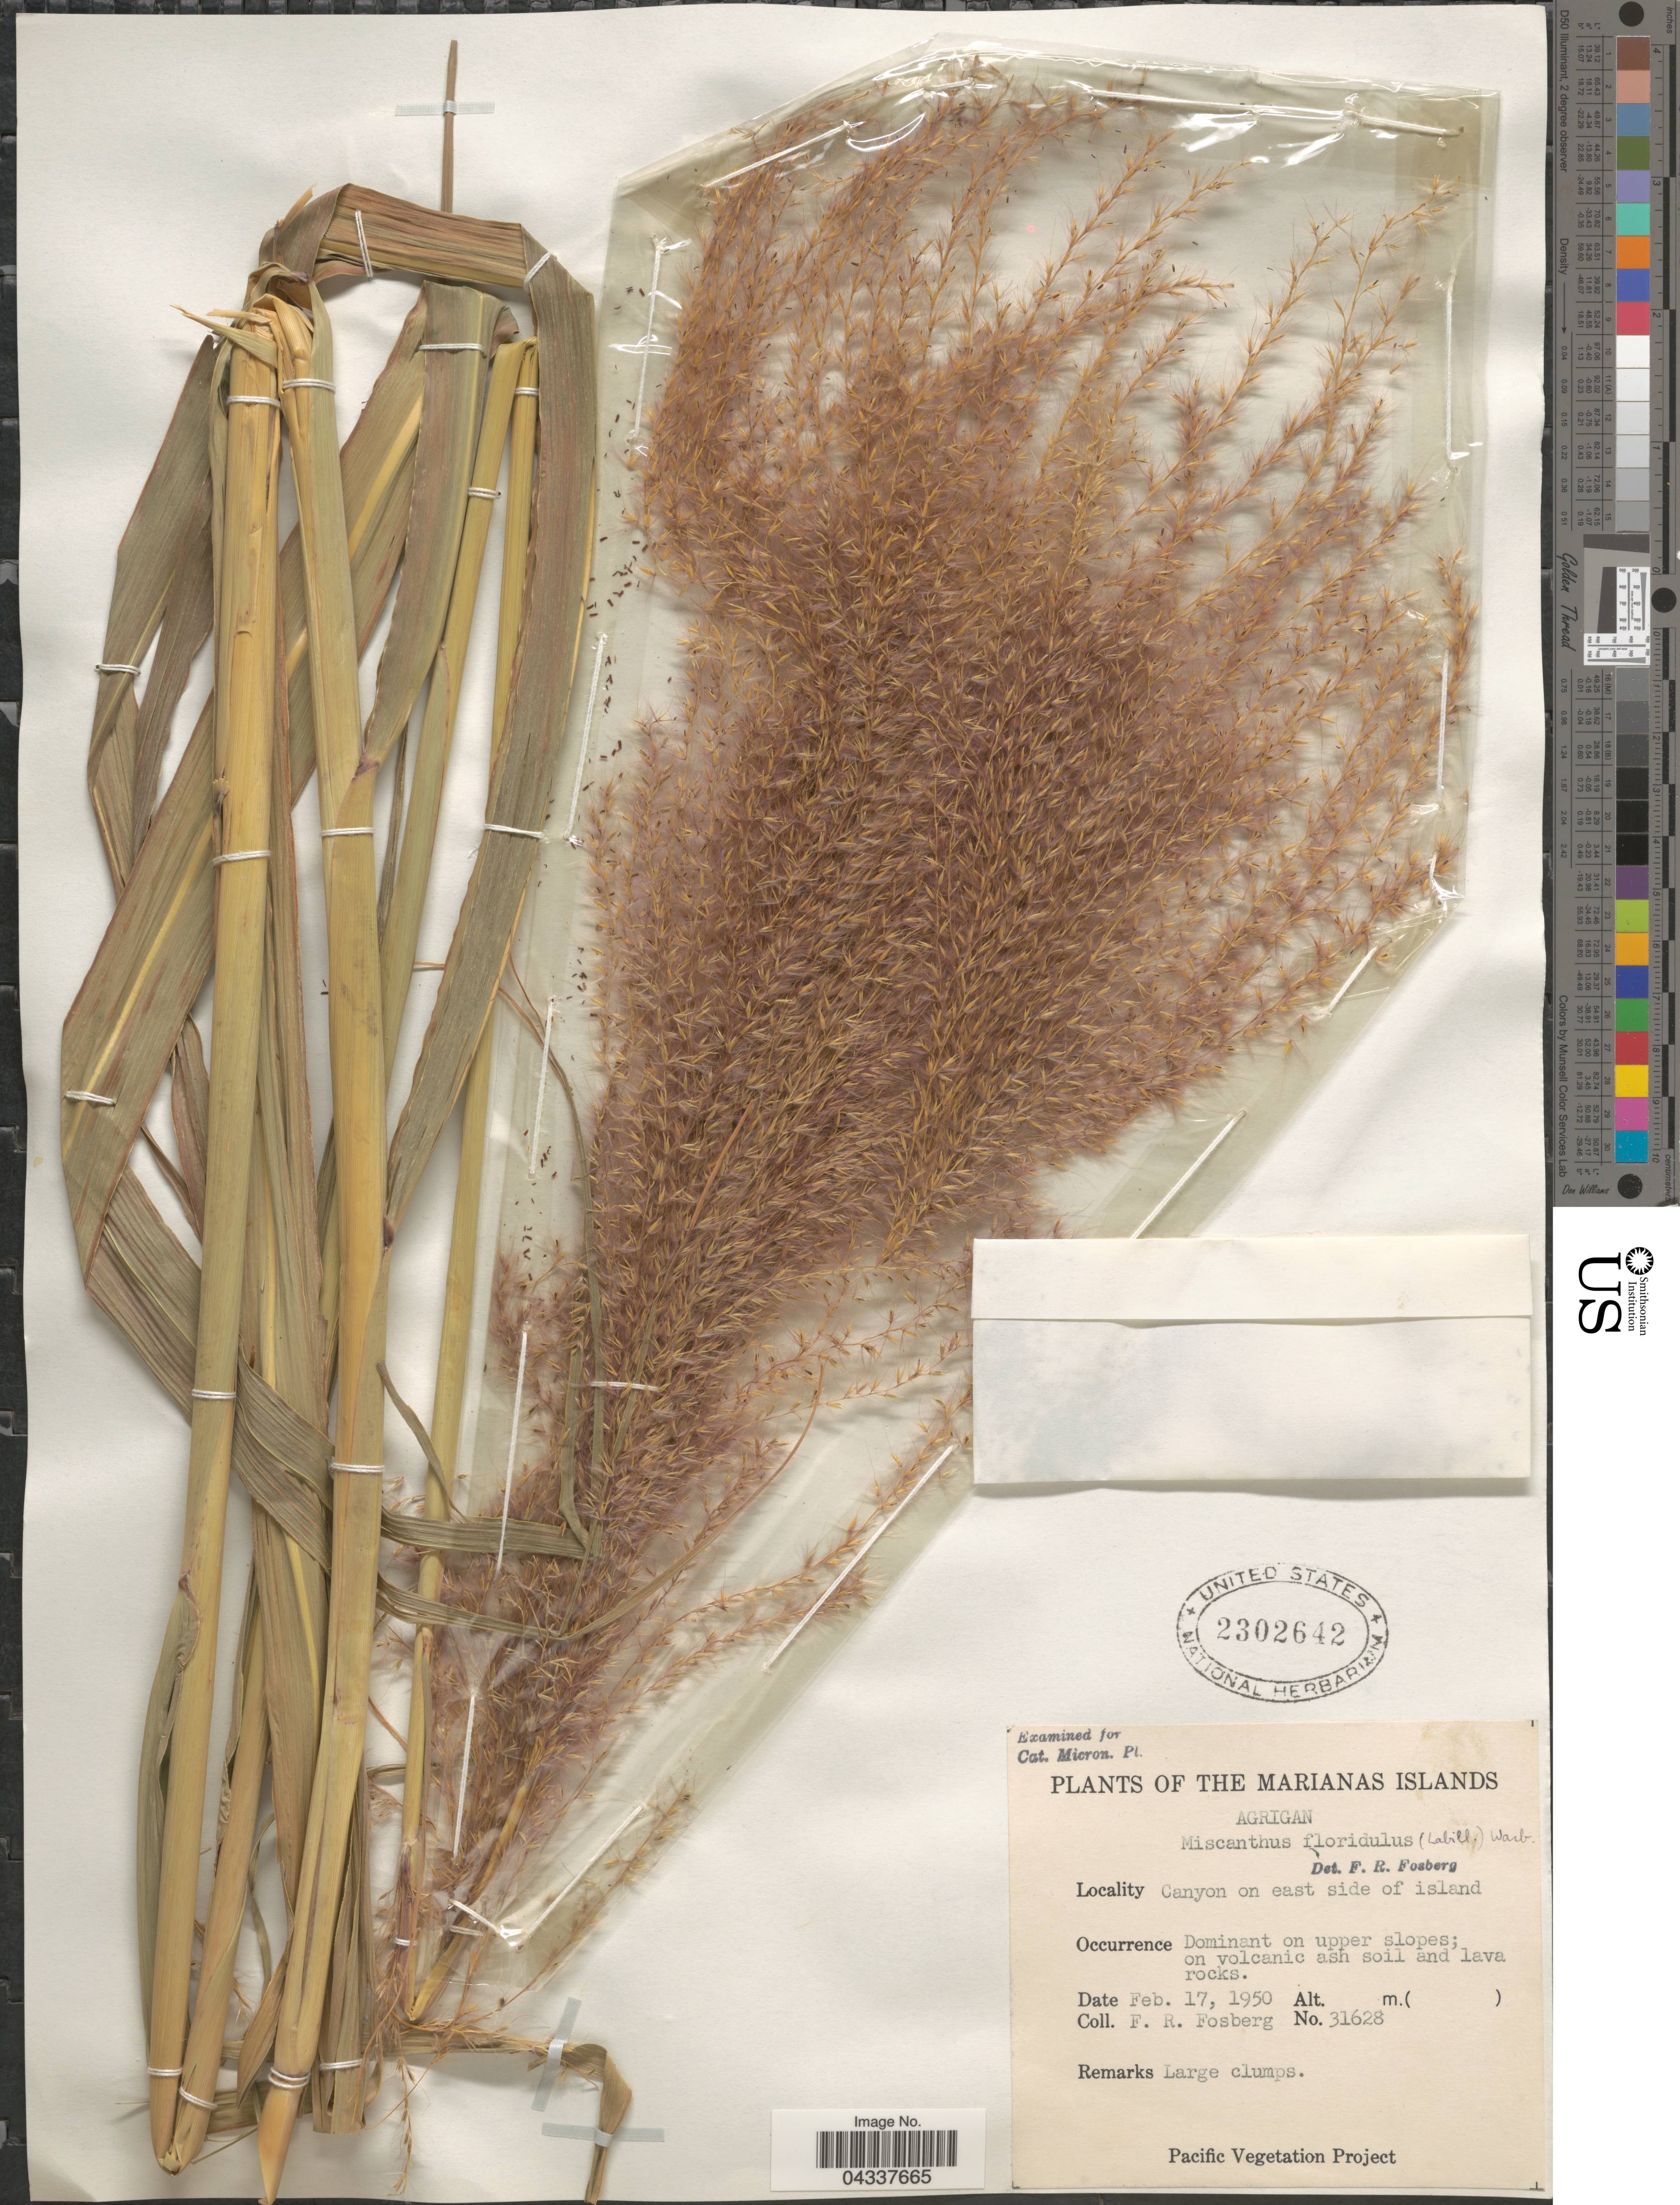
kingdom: Plantae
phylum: Tracheophyta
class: Liliopsida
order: Poales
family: Poaceae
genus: Miscanthus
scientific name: Miscanthus floridulus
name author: (Labill.) Warb.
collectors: F. R. Fosberg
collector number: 31628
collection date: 1950-02-17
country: Northern Mariana Islands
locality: Marianas Islands. Agrigan. Canyon on east side of island.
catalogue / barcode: US 2302642